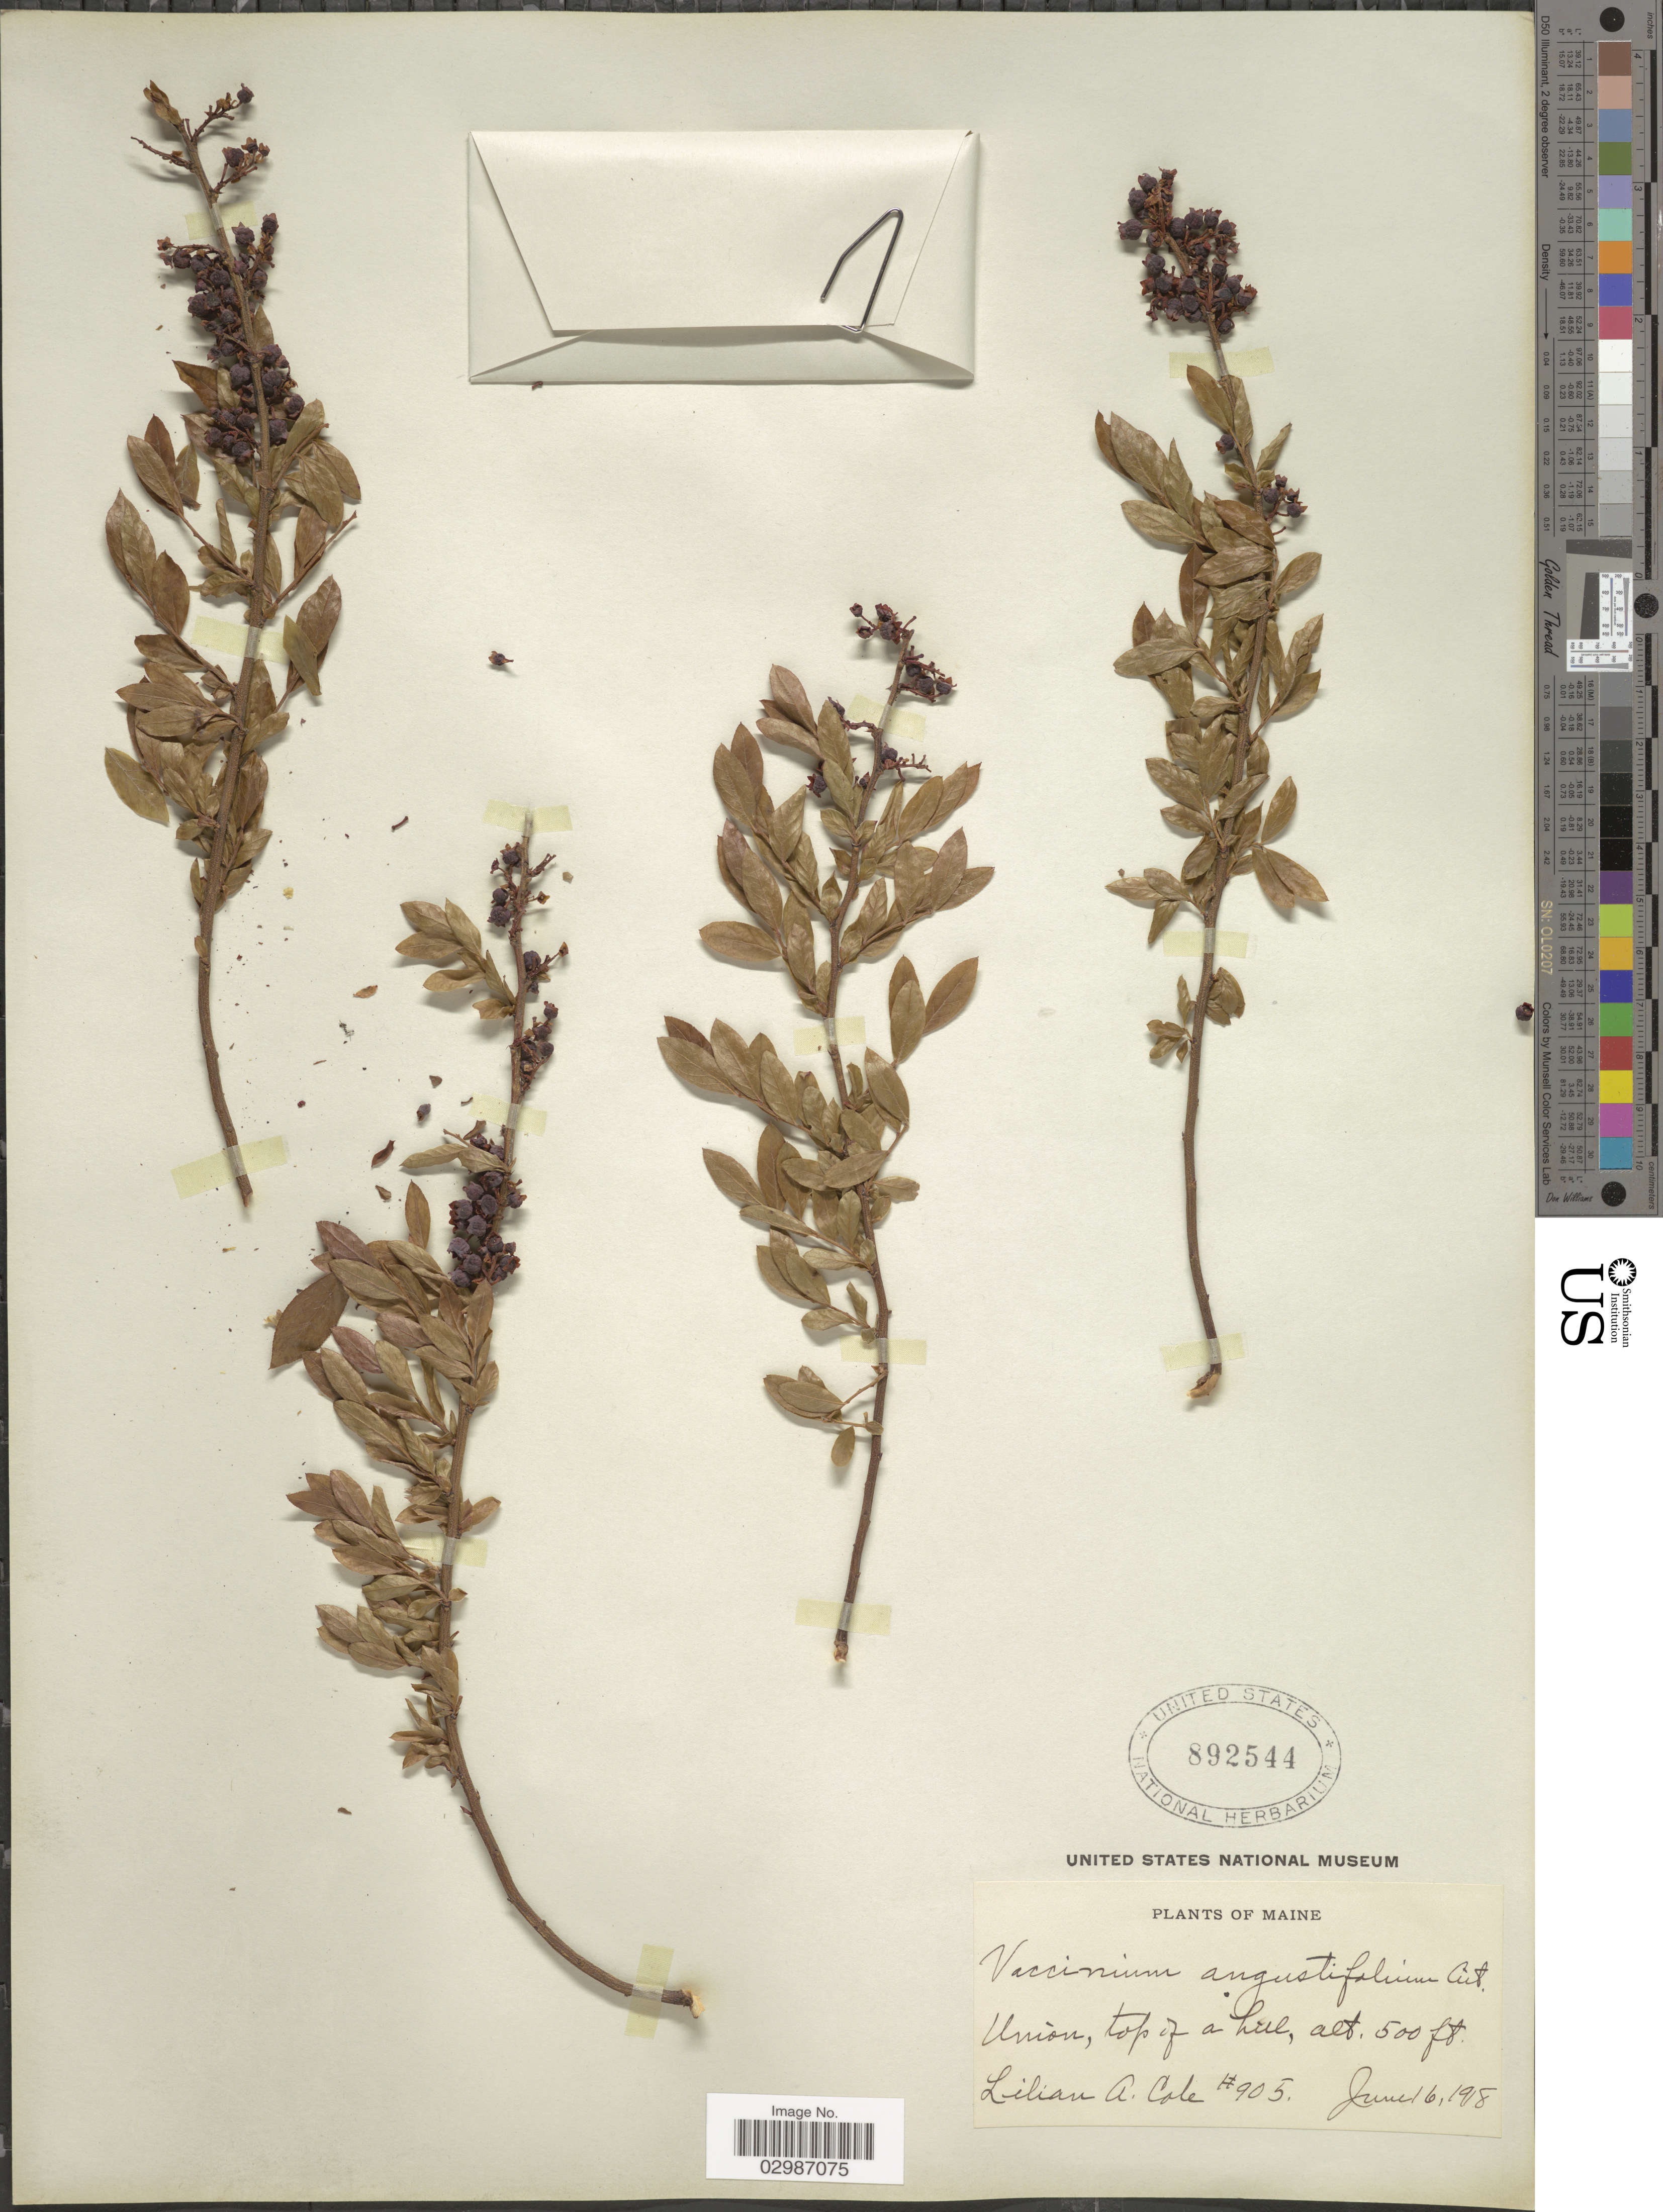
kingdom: Plantae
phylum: Tracheophyta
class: Magnoliopsida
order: Ericales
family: Ericaceae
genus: Vaccinium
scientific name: Vaccinium angustifolium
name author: Aiton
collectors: L. A. Cole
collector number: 905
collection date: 1918-06-16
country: United States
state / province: Maine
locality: Union, top of a hill.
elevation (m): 152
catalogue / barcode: US 892544